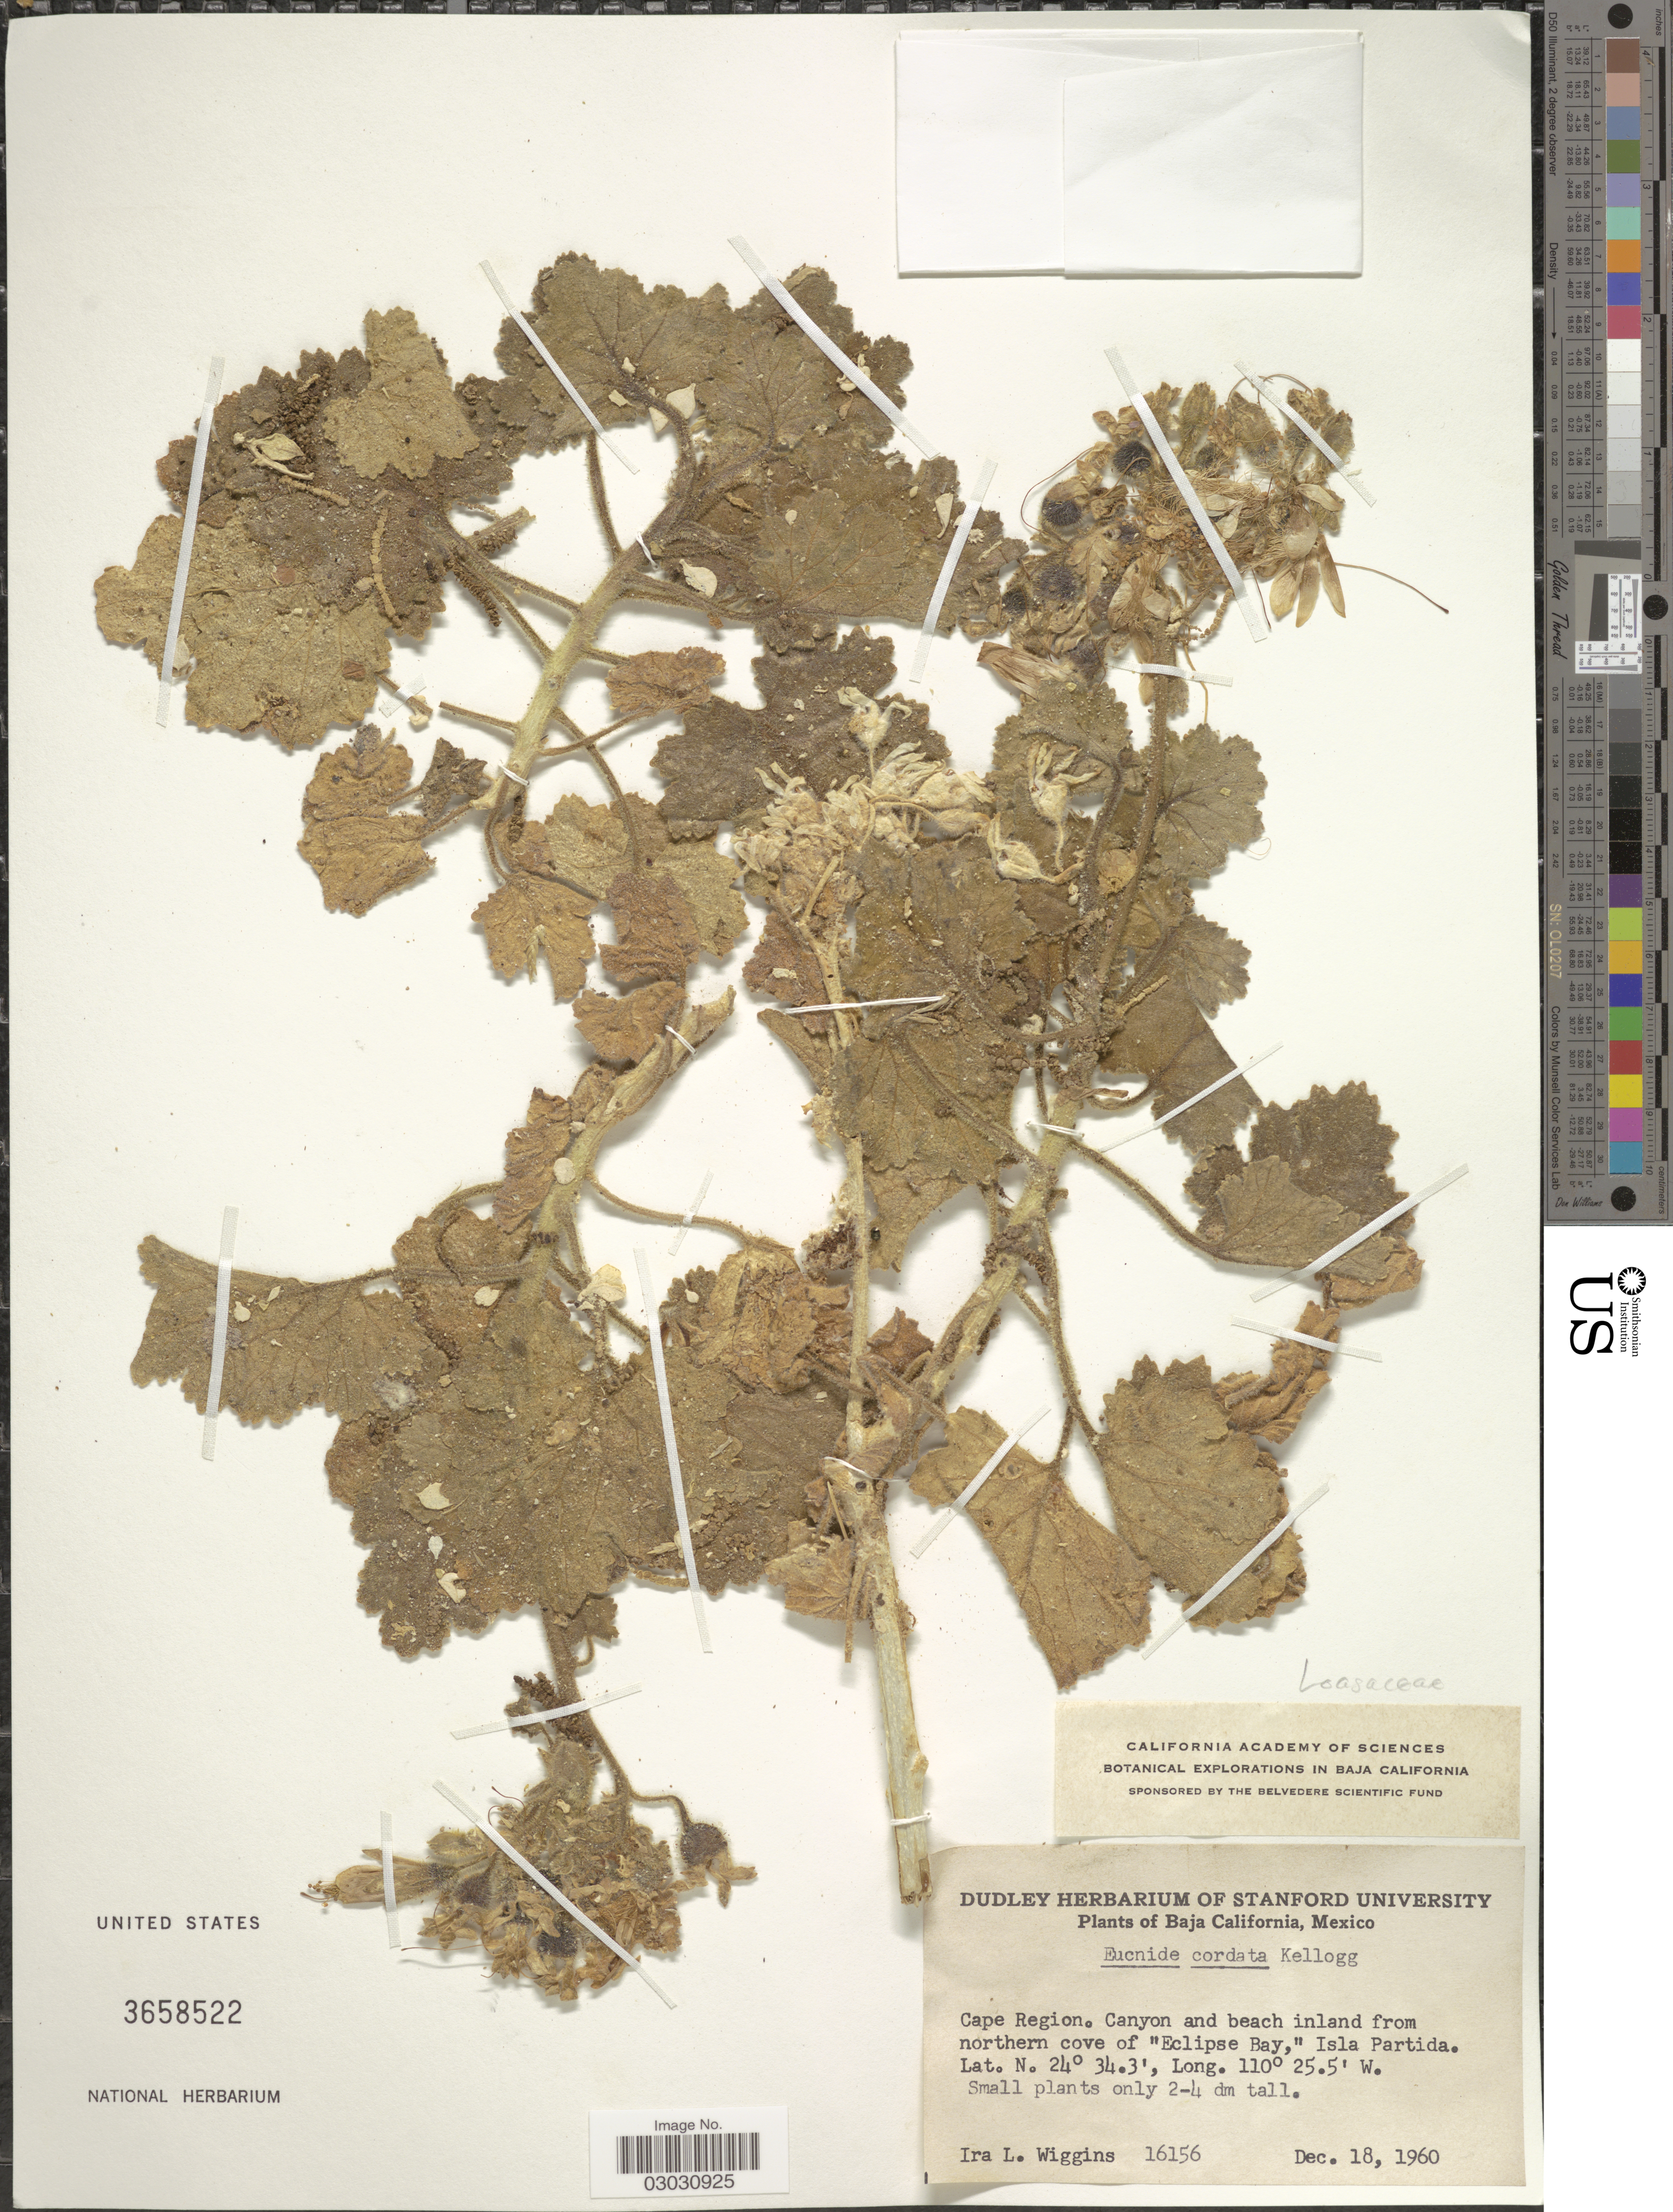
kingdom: Plantae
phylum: Tracheophyta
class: Magnoliopsida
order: Cornales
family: Loasaceae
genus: Eucnide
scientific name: Eucnide cordata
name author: (Kell.) Kellogg ex Curran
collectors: I. L. Wiggins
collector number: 16156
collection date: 1960-12-18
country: Mexico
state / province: Baja California Sur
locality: Cape Region. Canyon and beach inland from northern cove of "Eclipse Bay", Isla Partida.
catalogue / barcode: US 3658522